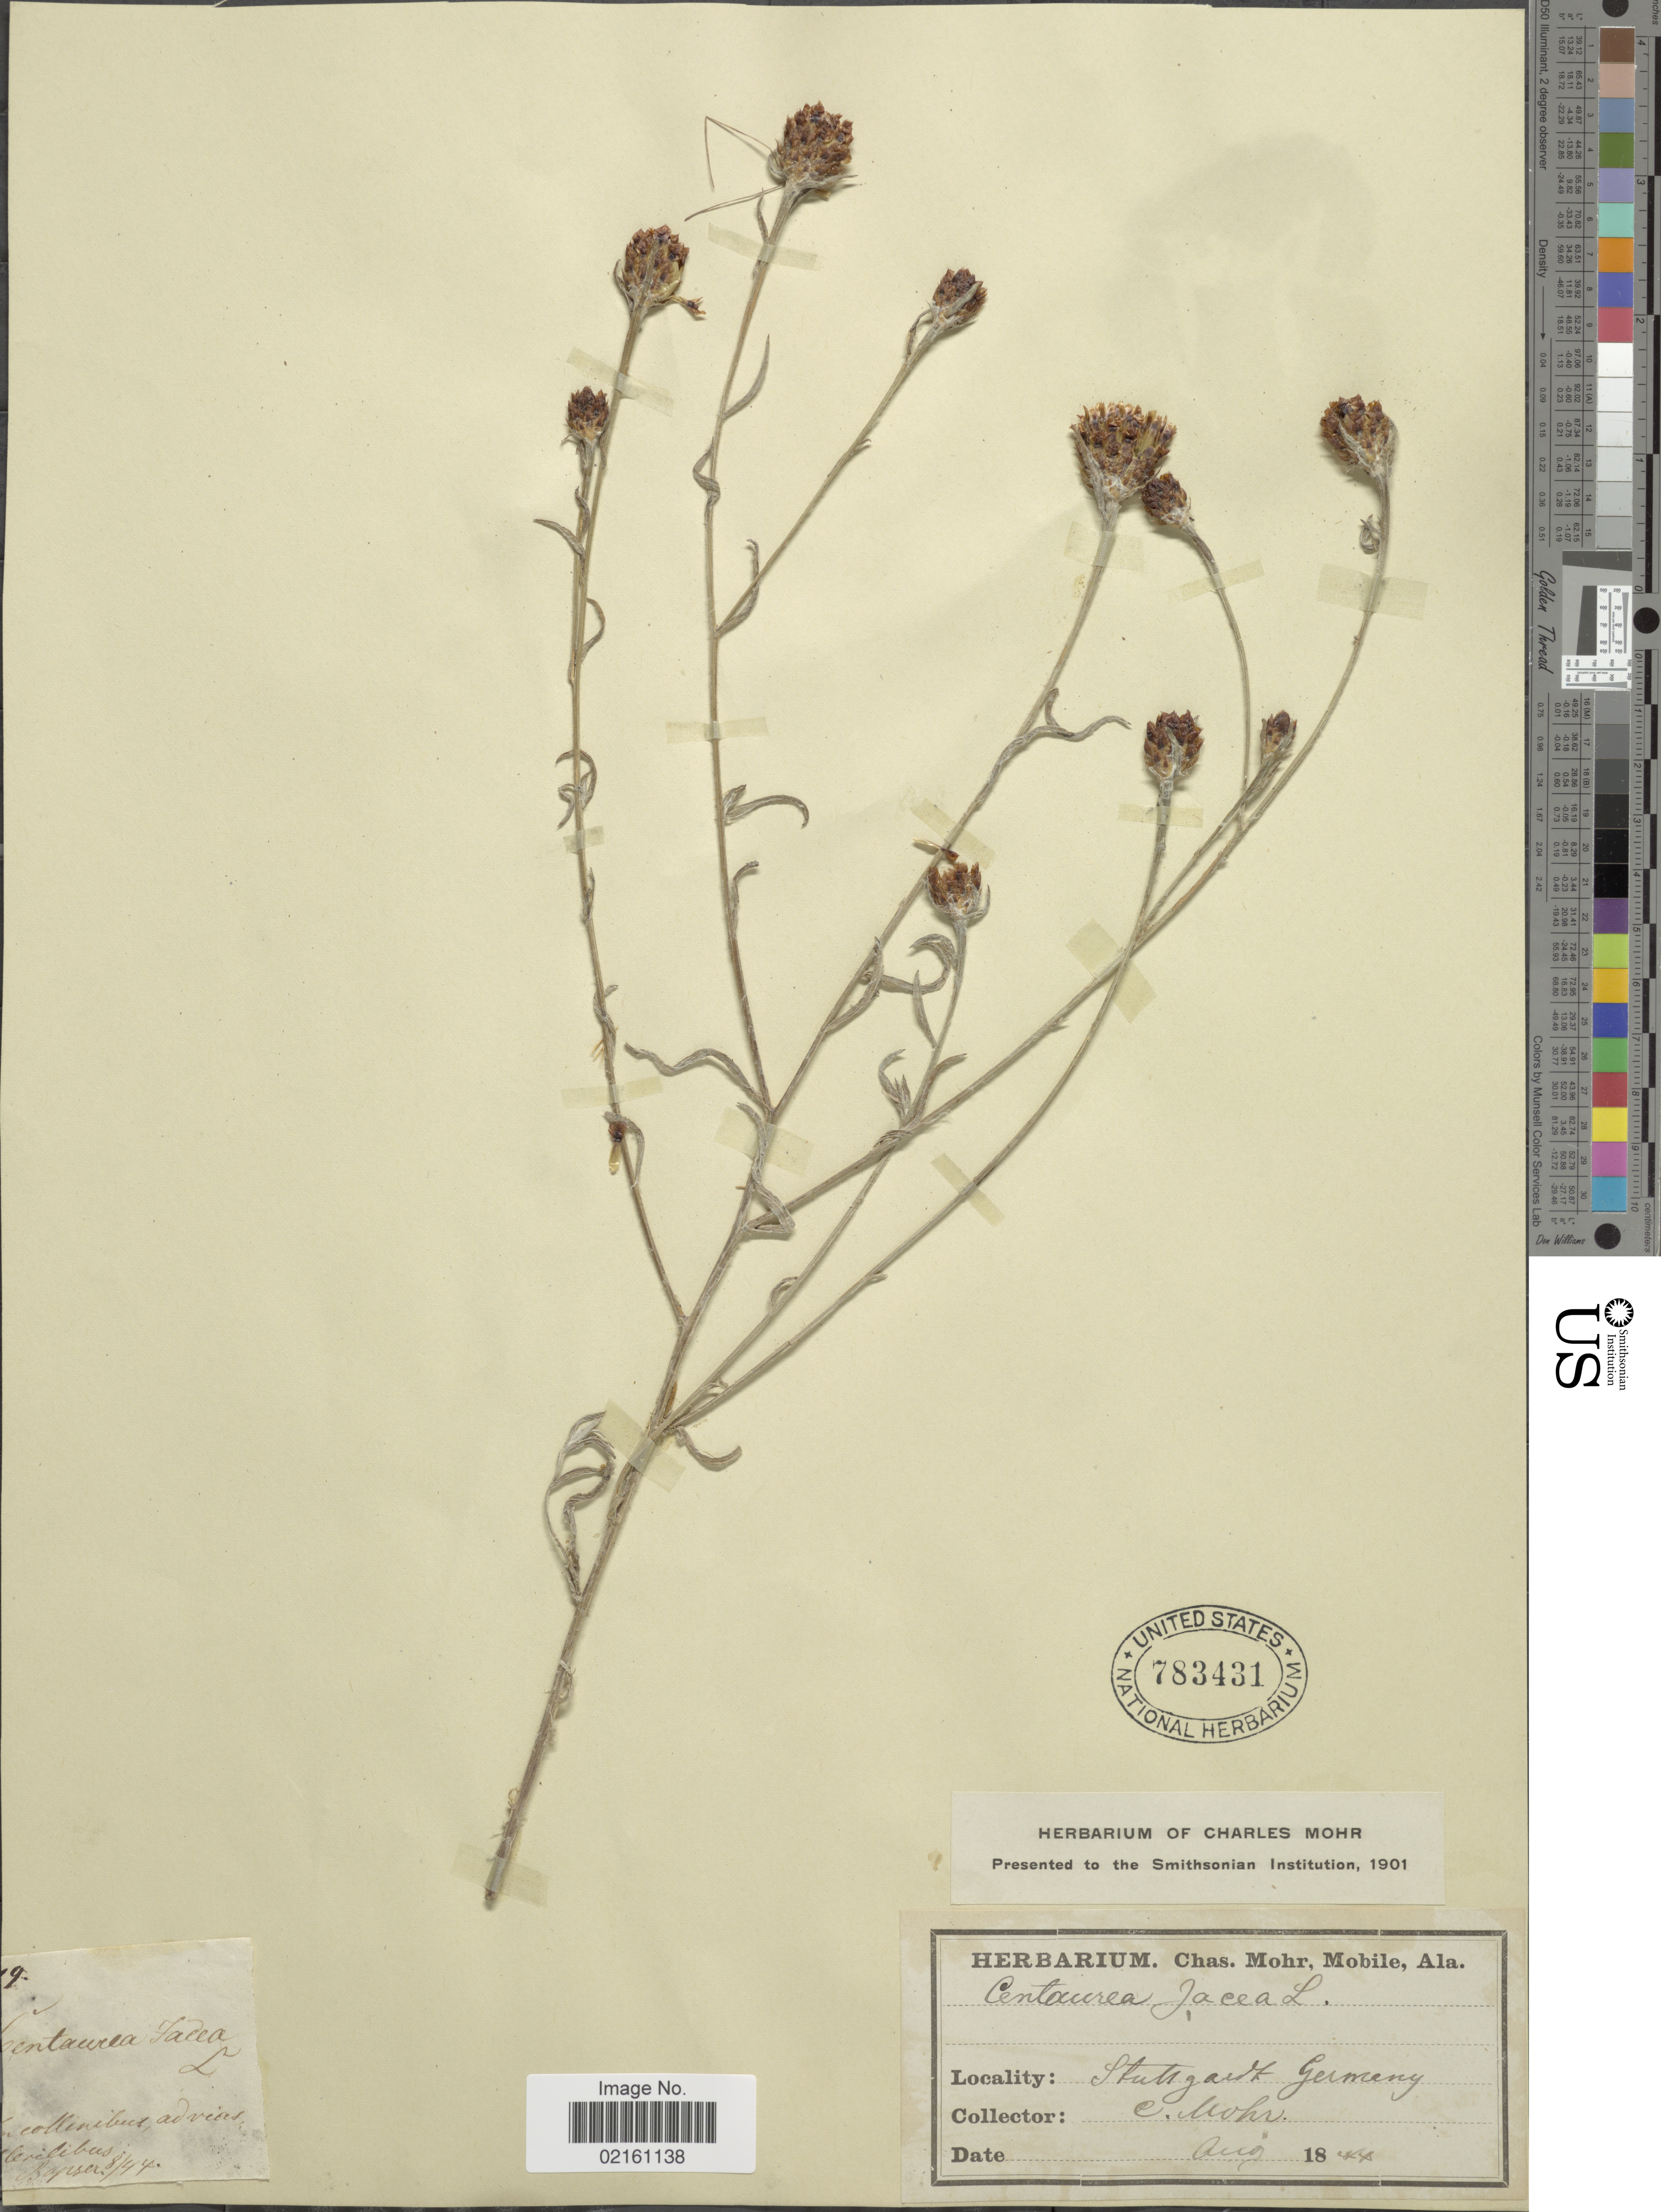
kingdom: Plantae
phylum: Tracheophyta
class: Magnoliopsida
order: Asterales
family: Asteraceae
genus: Centaurea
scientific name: Centaurea jacea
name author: L.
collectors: Mohr, C. T. (herbarium)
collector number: !9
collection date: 1844-08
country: Germany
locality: Stutsgardt, Bapser [interpreted]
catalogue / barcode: US 783431